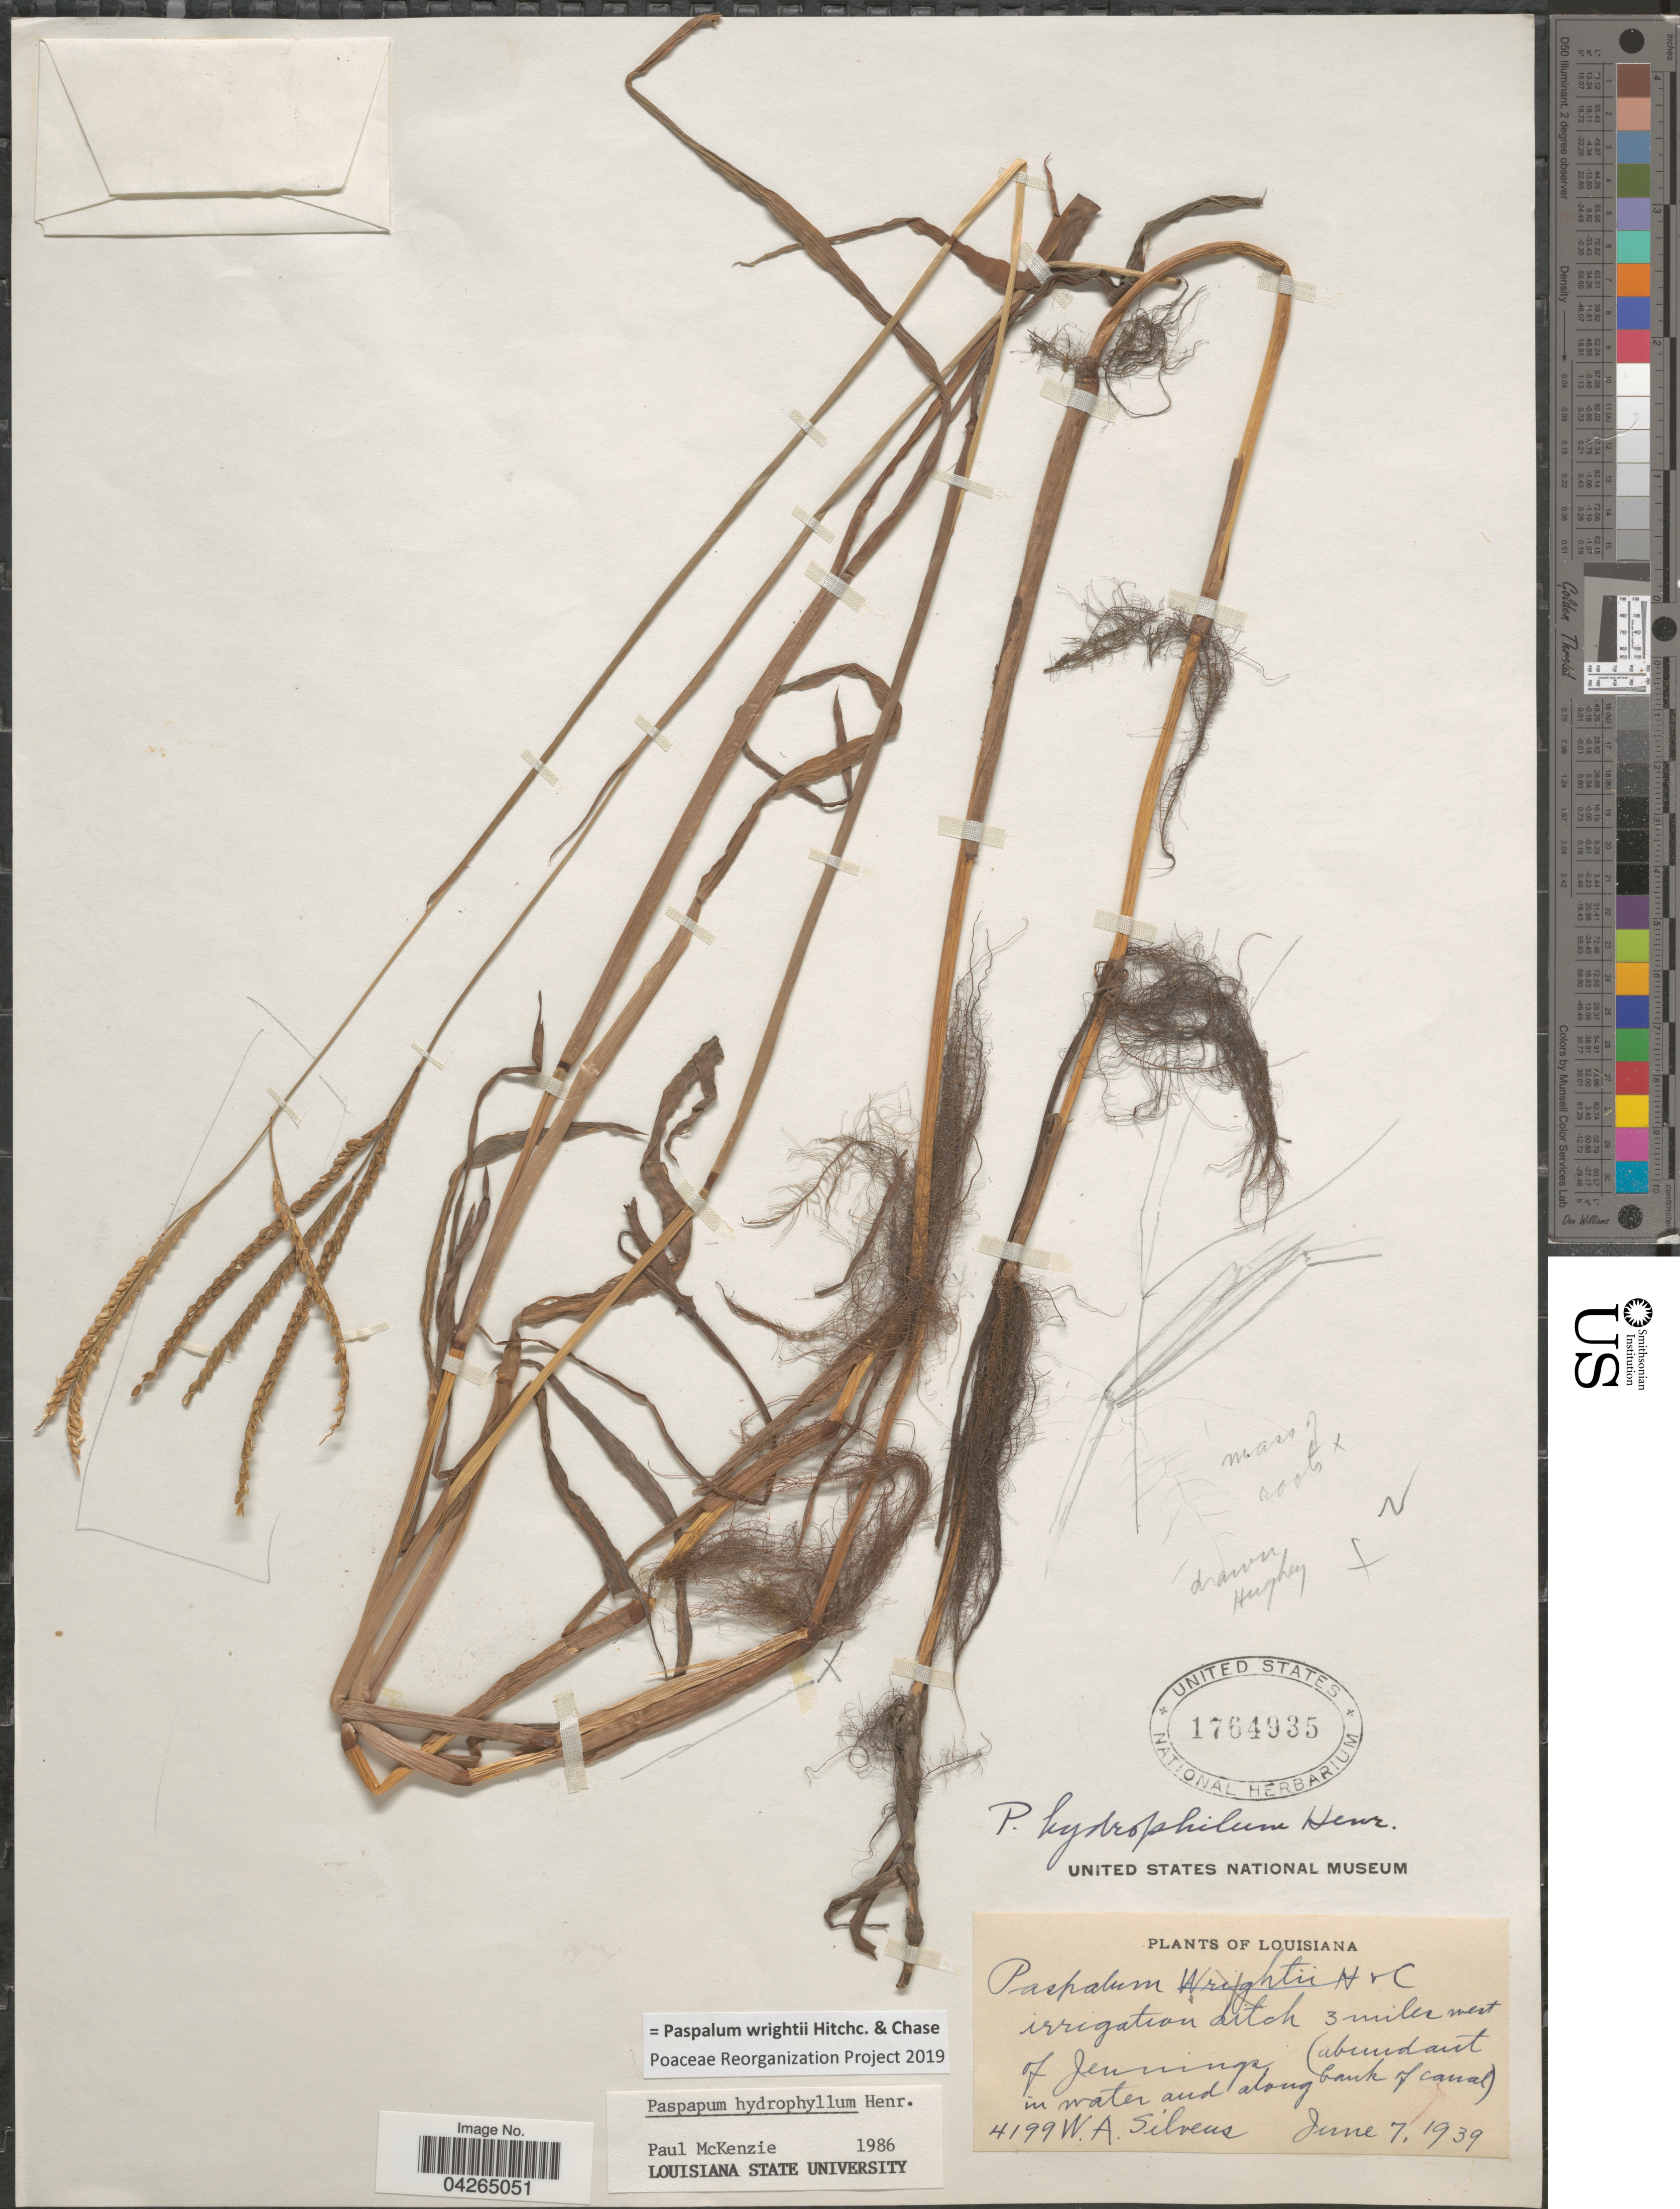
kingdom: Plantae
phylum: Tracheophyta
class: Liliopsida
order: Poales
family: Poaceae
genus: Paspalum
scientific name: Paspalum wrightii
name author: Hitchc. & Chase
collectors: W. Silveus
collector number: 4199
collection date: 1939-06-07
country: United States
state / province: Louisiana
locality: Irrigation ditch 3 miles west of Jennings.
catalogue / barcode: US 1764935